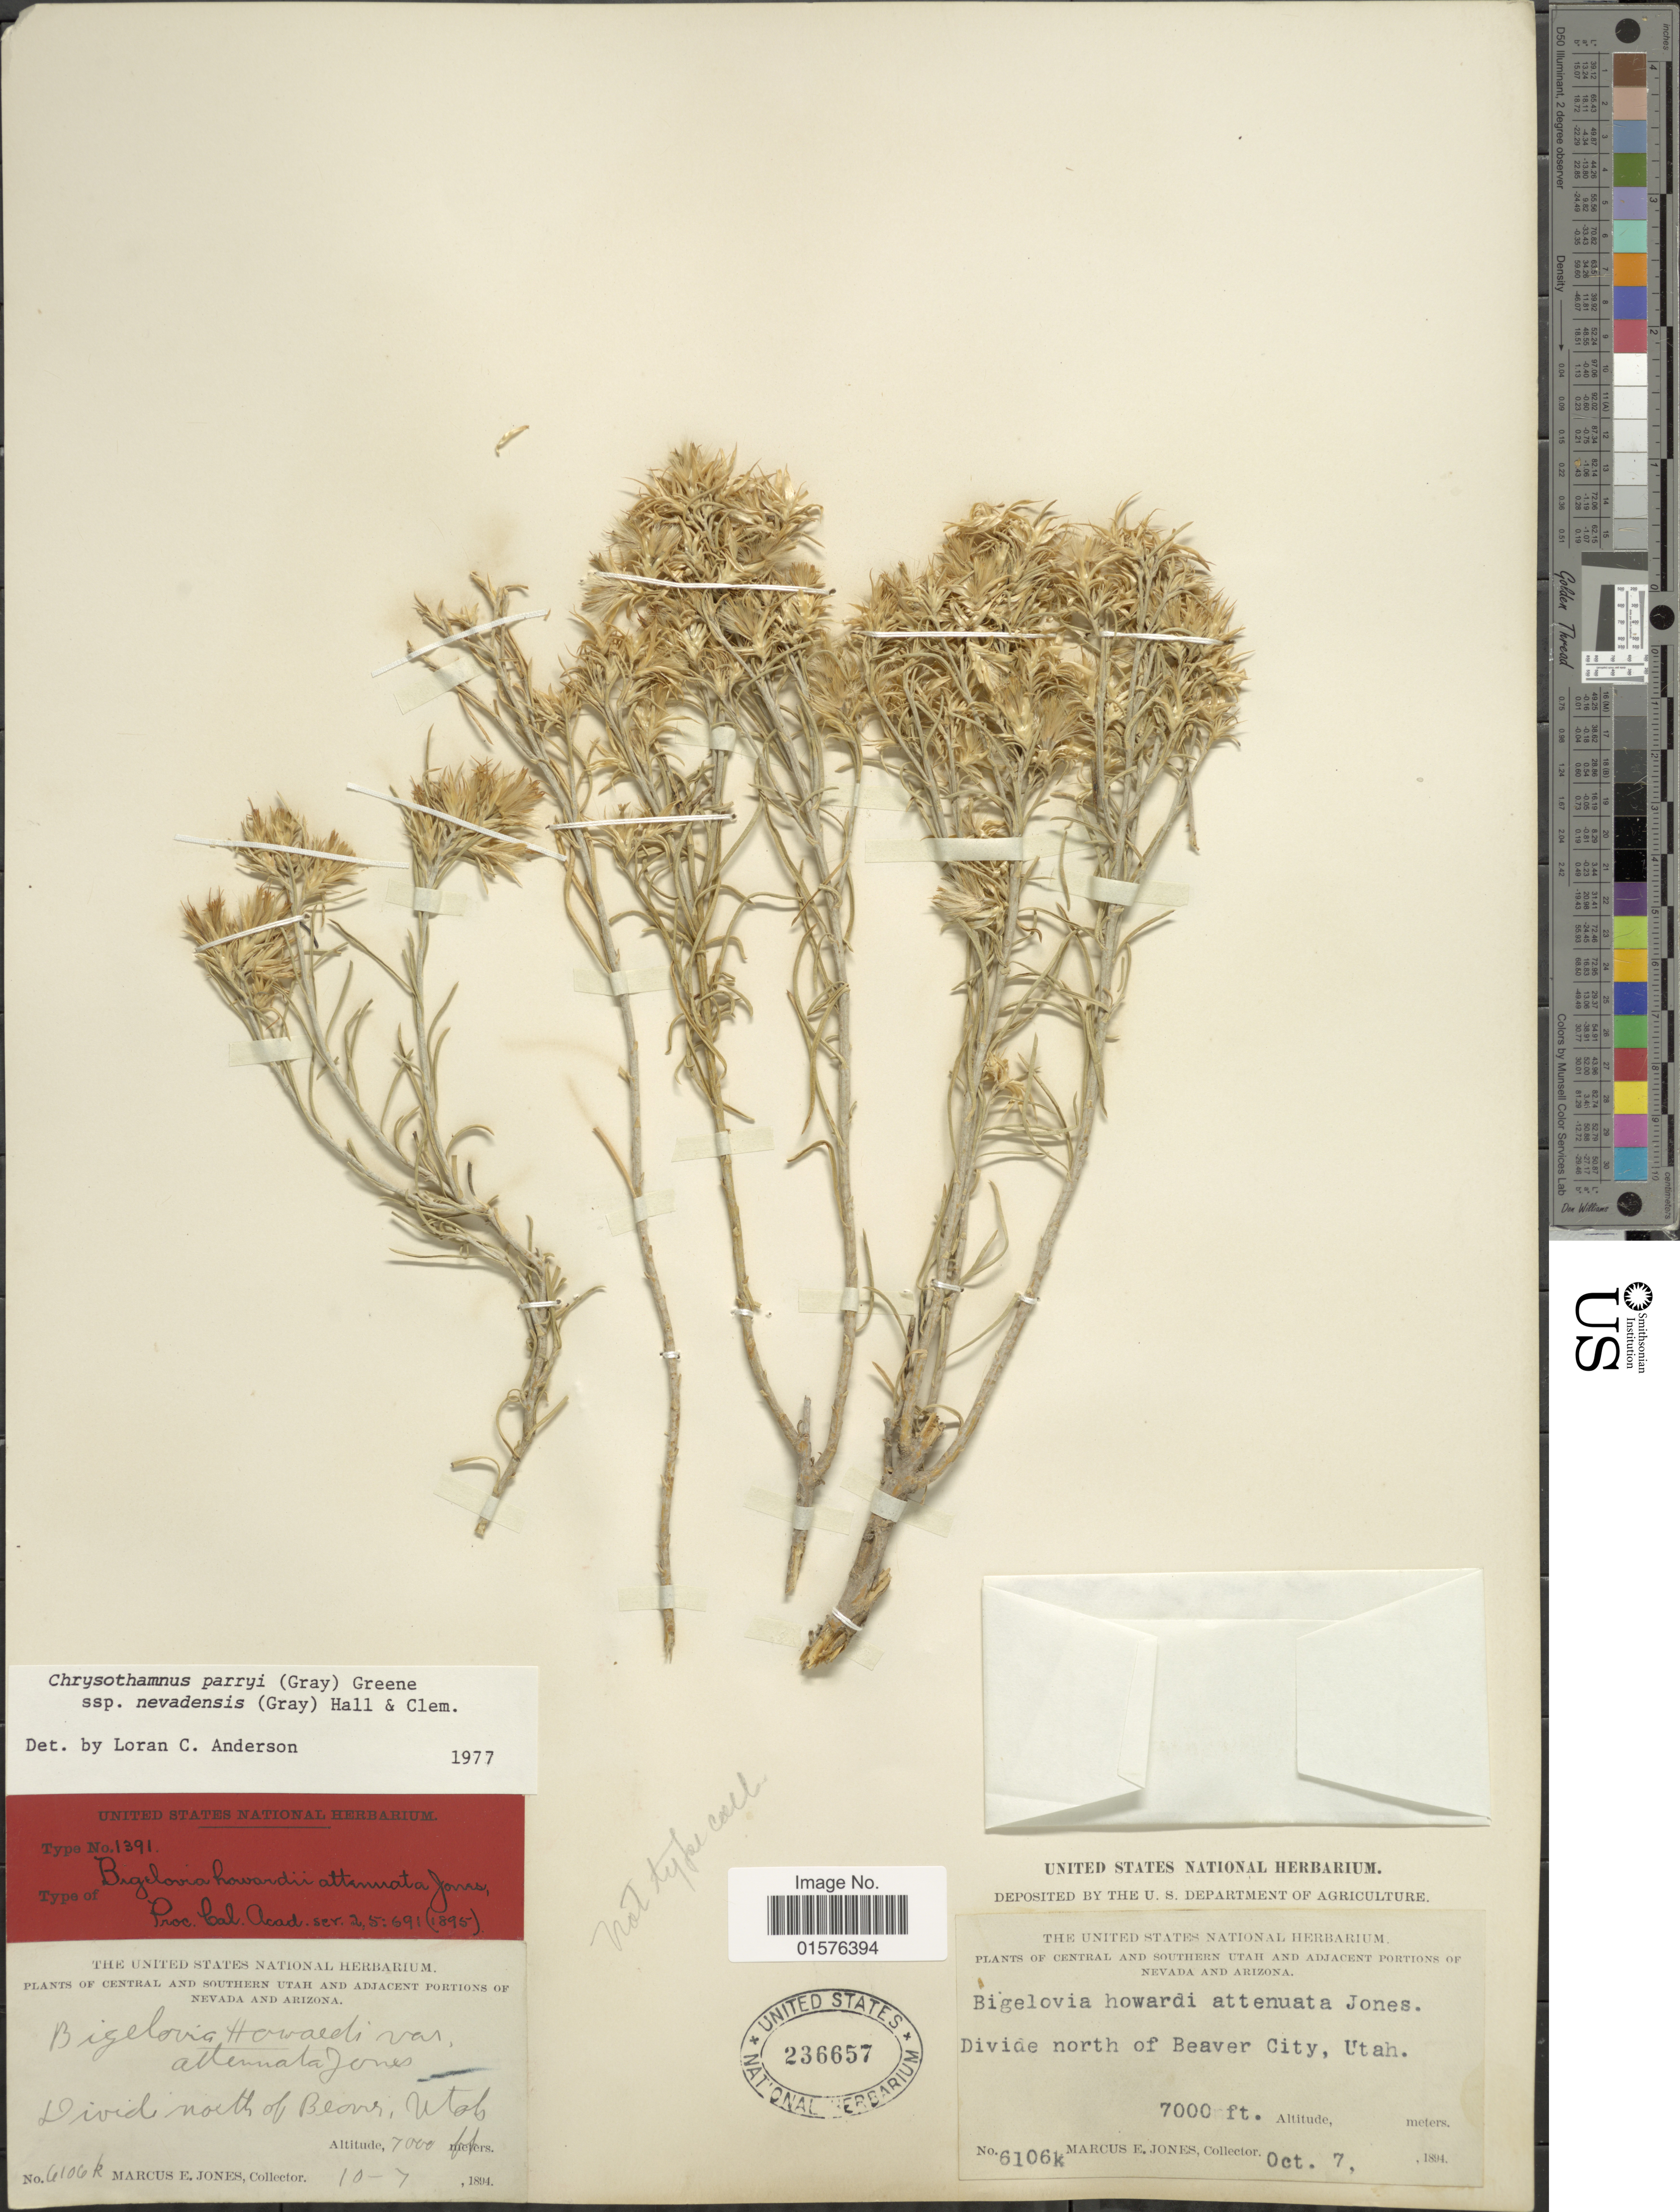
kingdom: Plantae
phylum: Tracheophyta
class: Magnoliopsida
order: Asterales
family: Asteraceae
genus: Bigelowia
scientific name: Bigelowia howardii var. attenuata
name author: M.E. Jones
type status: Isosyntype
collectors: M. E. Jones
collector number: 6106k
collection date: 1894-10-07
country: United States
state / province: Utah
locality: Central and Southern Utah, Divide north of Beaver City.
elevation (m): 2134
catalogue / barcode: US 236657